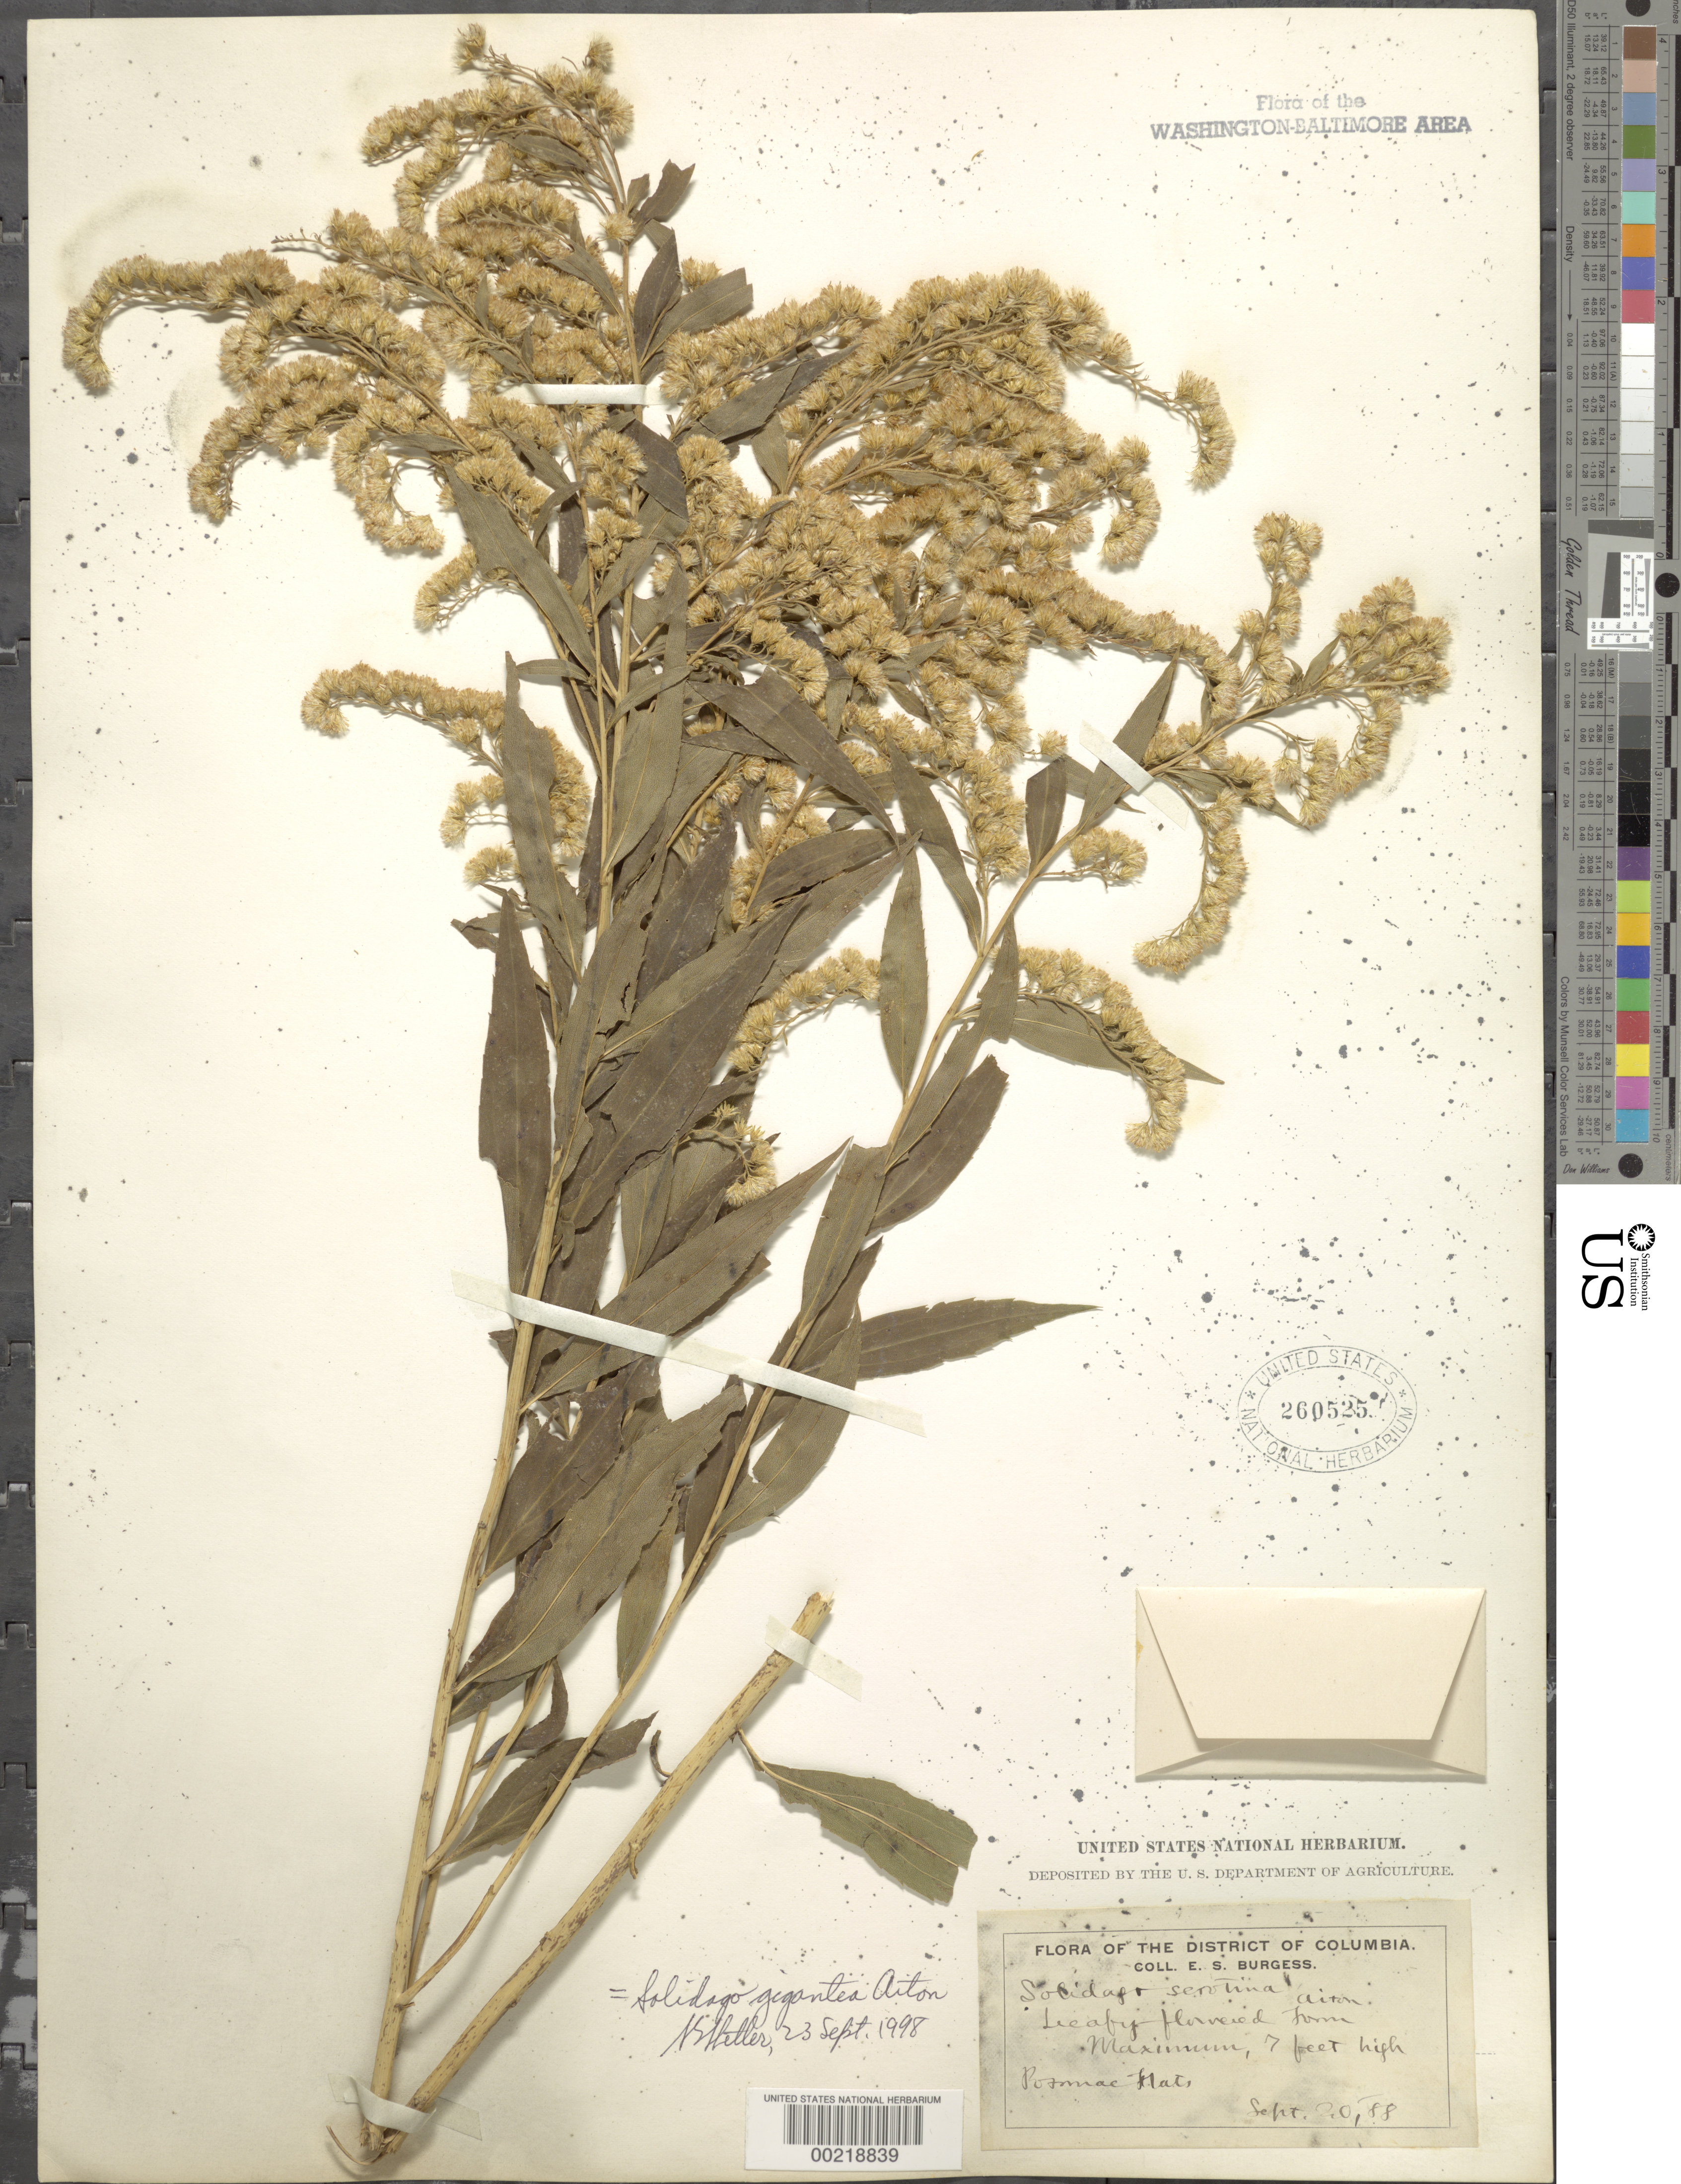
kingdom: Plantae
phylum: Tracheophyta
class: Magnoliopsida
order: Asterales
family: Asteraceae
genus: Solidago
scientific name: Solidago gigantea var. leiophylla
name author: Fernald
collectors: E. Burgess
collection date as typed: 20 Sep 1888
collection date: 1888-09-20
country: United States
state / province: District of Columbia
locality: Potomac flats C. & O. Canal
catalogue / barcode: US 260525